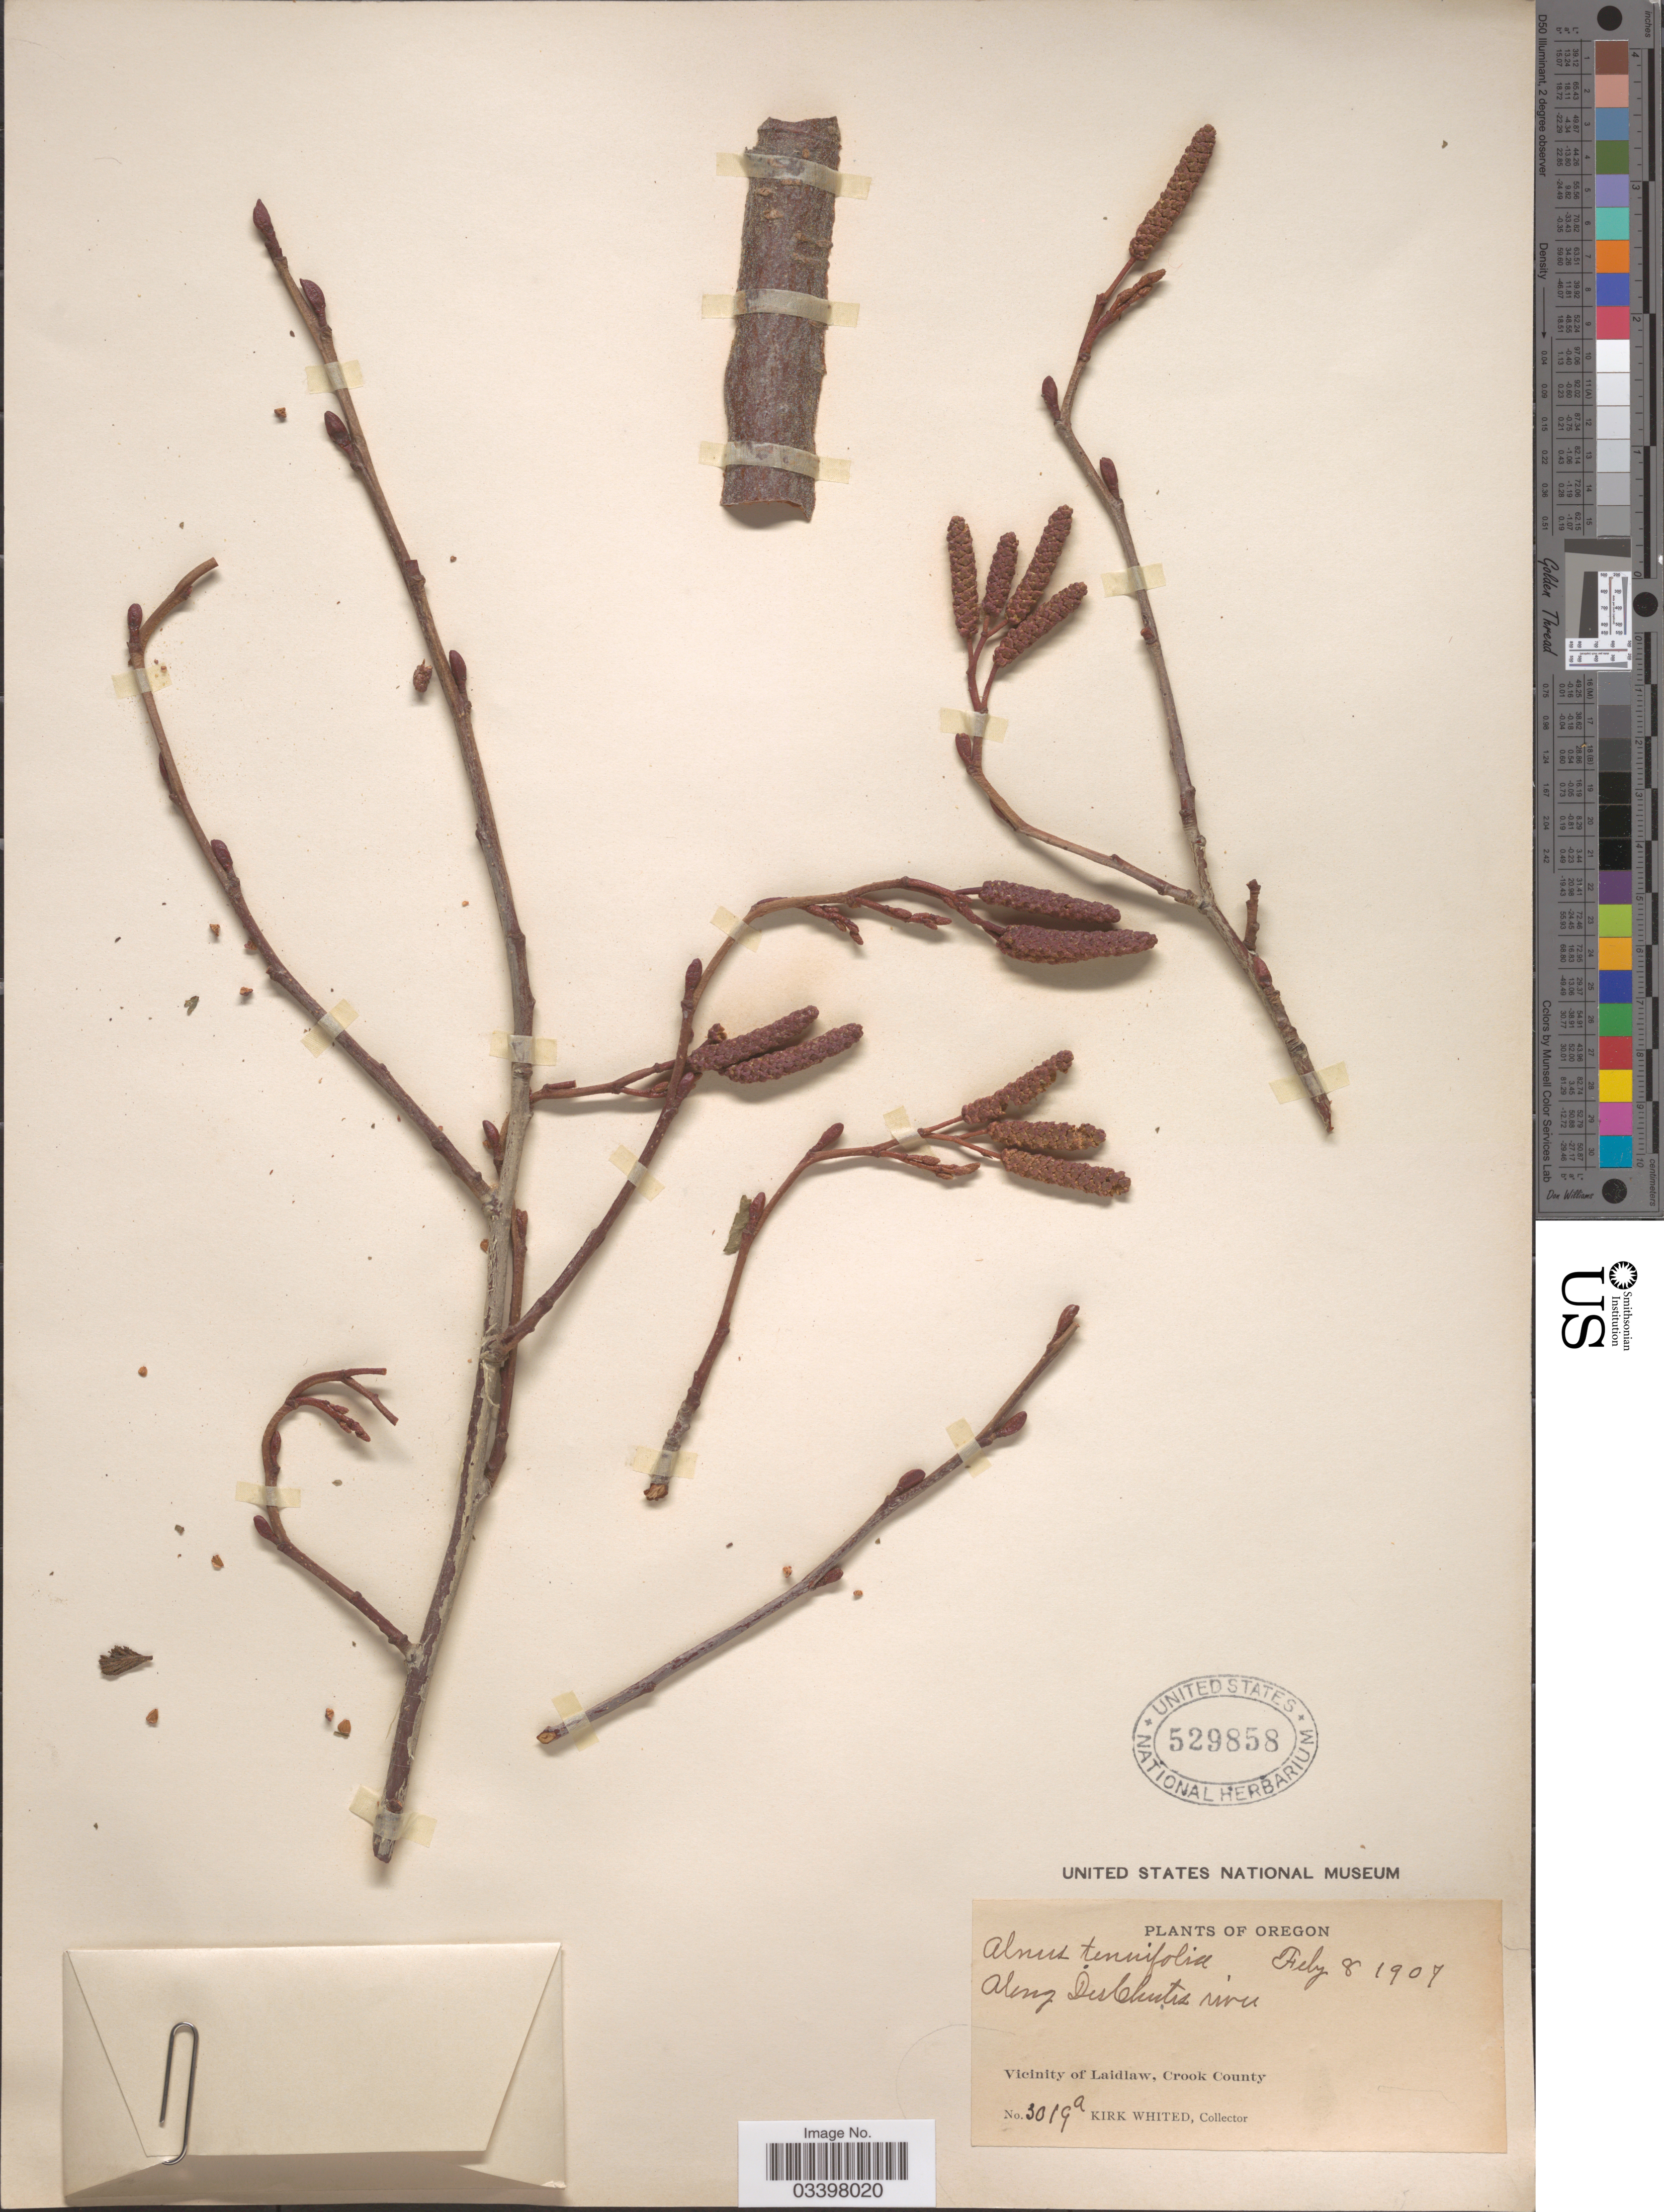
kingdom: Plantae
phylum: Tracheophyta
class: Magnoliopsida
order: Fagales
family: Betulaceae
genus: Alnus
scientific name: Alnus incana subsp. tenuifolia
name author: (Nutt.) Breitung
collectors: K. Whited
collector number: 3019a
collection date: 1907-02-08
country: United States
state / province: Oregon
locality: Along DesChutes river. Vicinity of Laidlaw, Crook County.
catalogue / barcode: US 529858